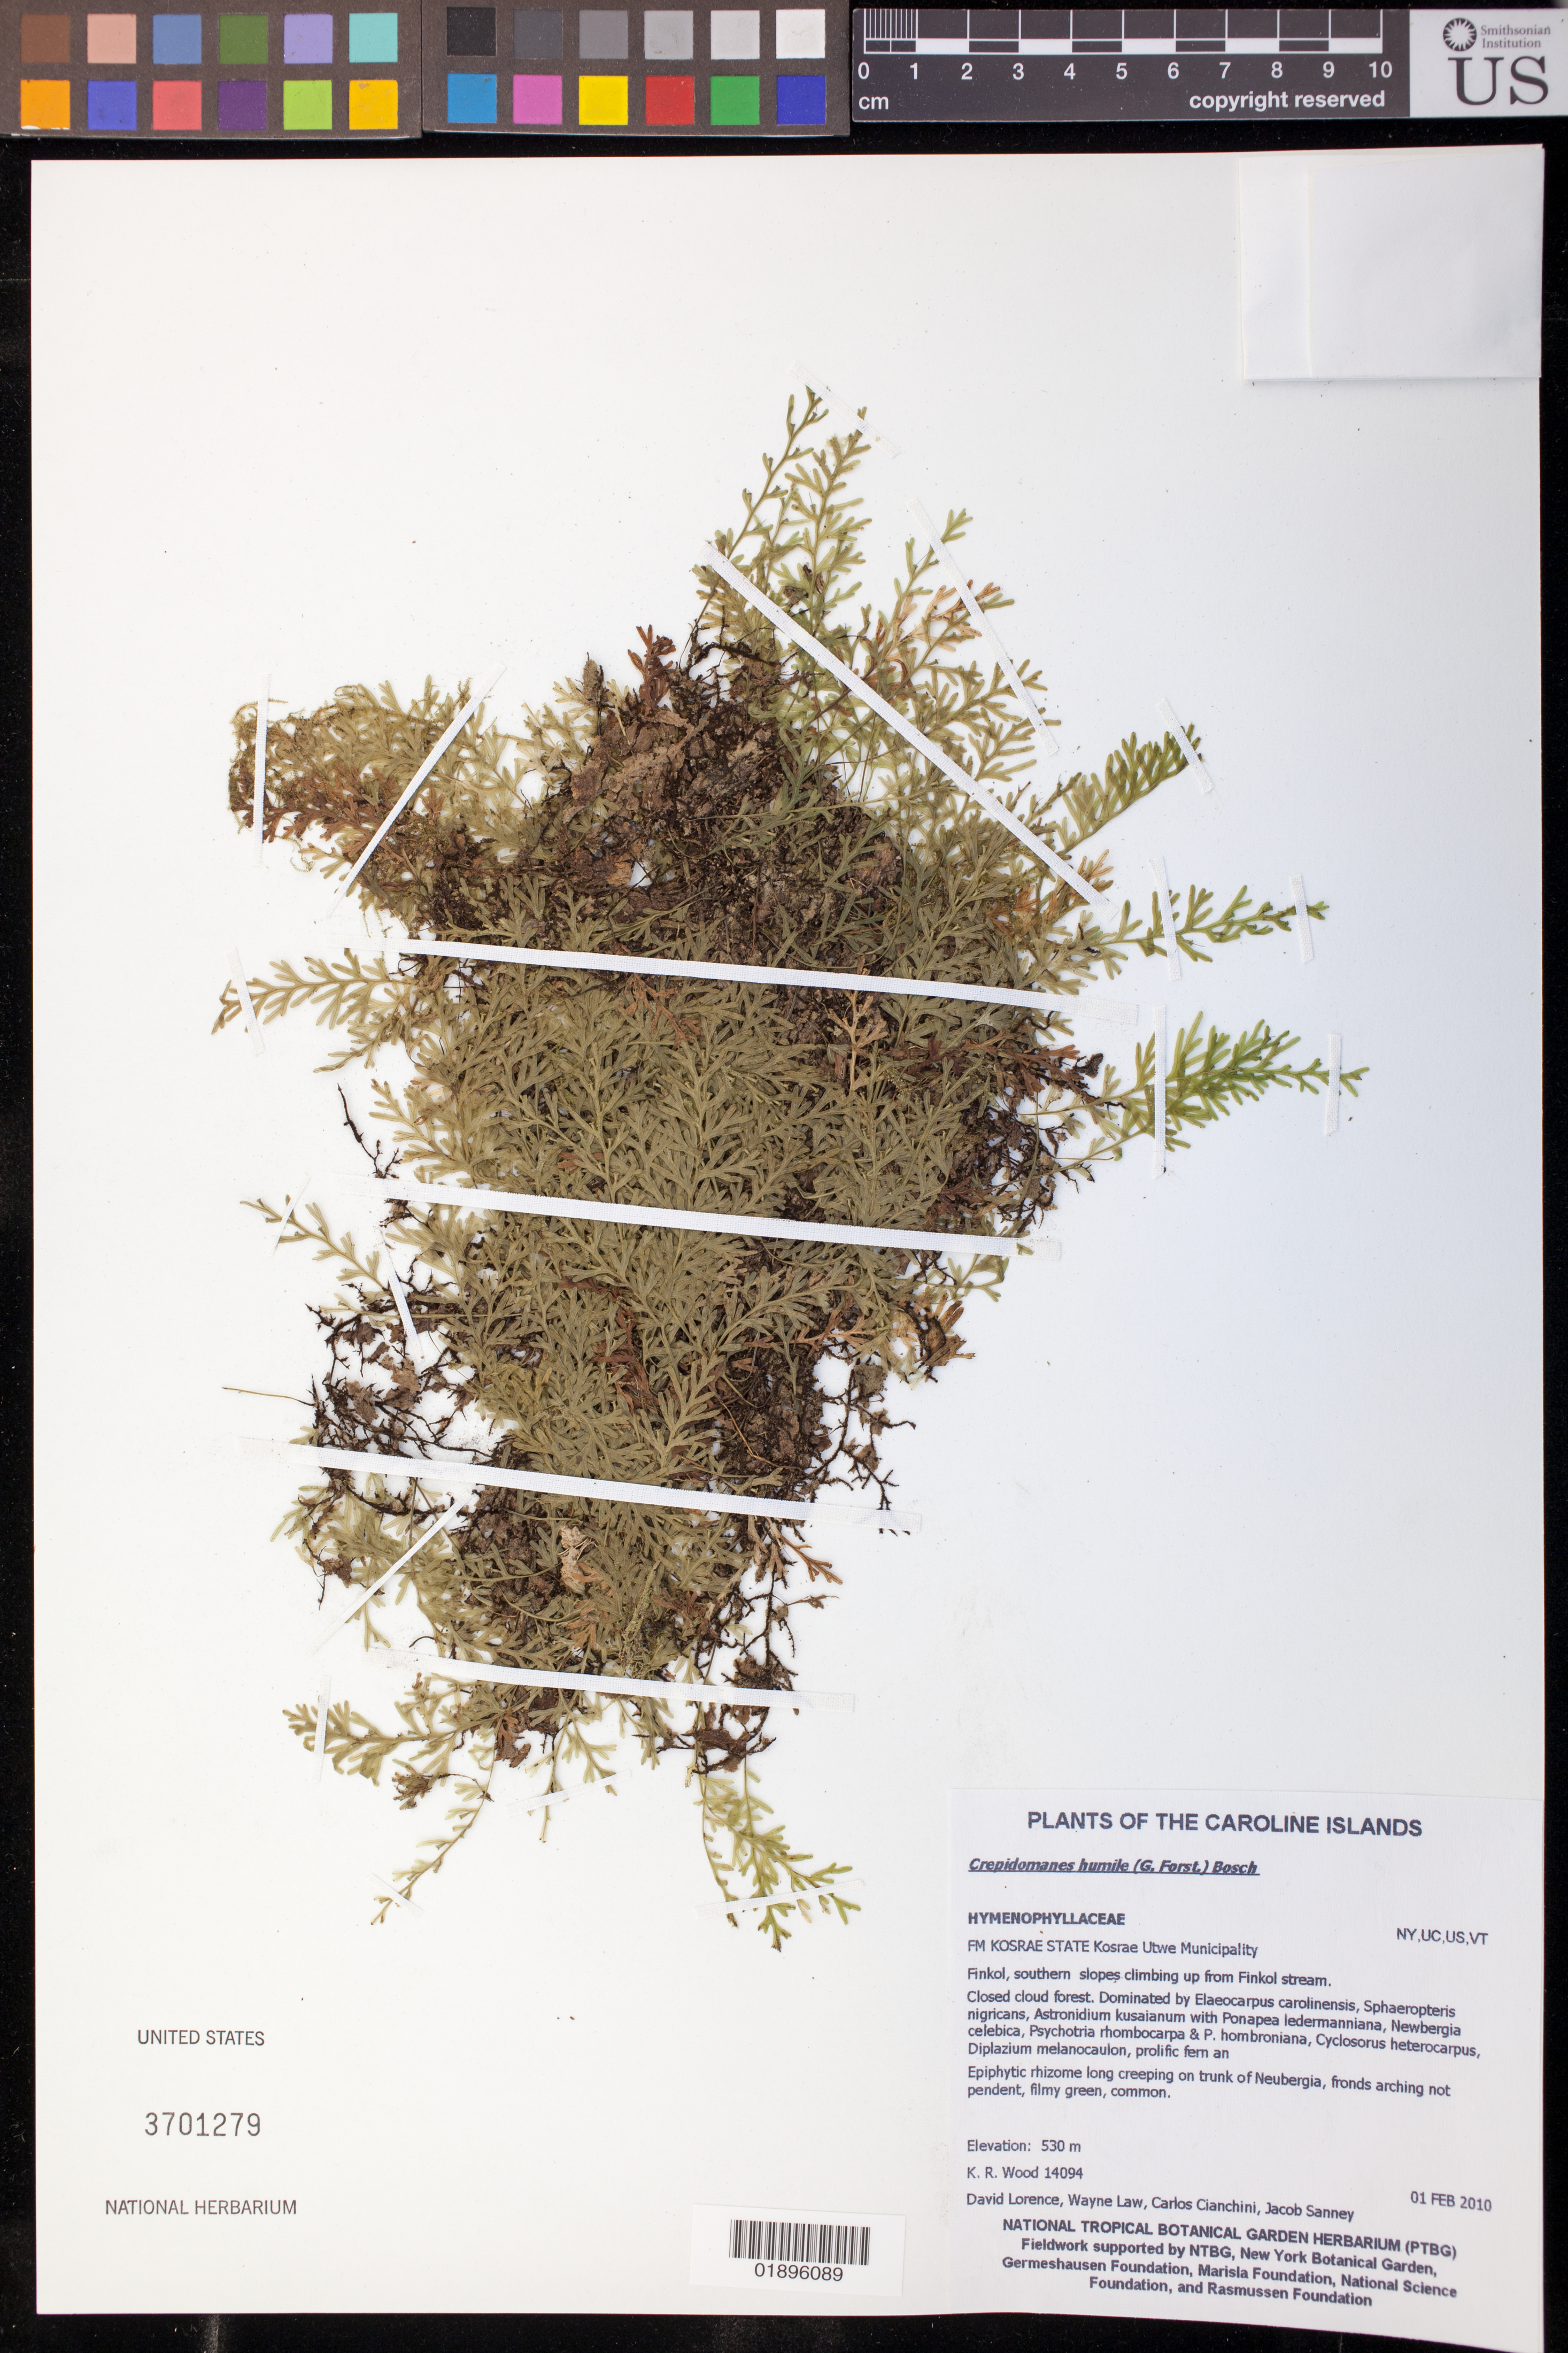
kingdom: Plantae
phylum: Tracheophyta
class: Polypodiopsida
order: Hymenophyllales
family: Hymenophyllaceae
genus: Crepidomanes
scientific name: Crepidomanes humilis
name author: (G. Forst.) Bosch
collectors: K. R. Wood, W. Law, C. Cianchini & J. Sanney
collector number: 14094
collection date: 2010-02-01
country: Micronesia, Federated States of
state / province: Kosrae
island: Kosrae [Kusaie]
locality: Kosrae Utwe Municipality, Finkol, southern slopes climbing up from Finkol stream.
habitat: Closed cloud forest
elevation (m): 530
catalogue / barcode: US 3701279